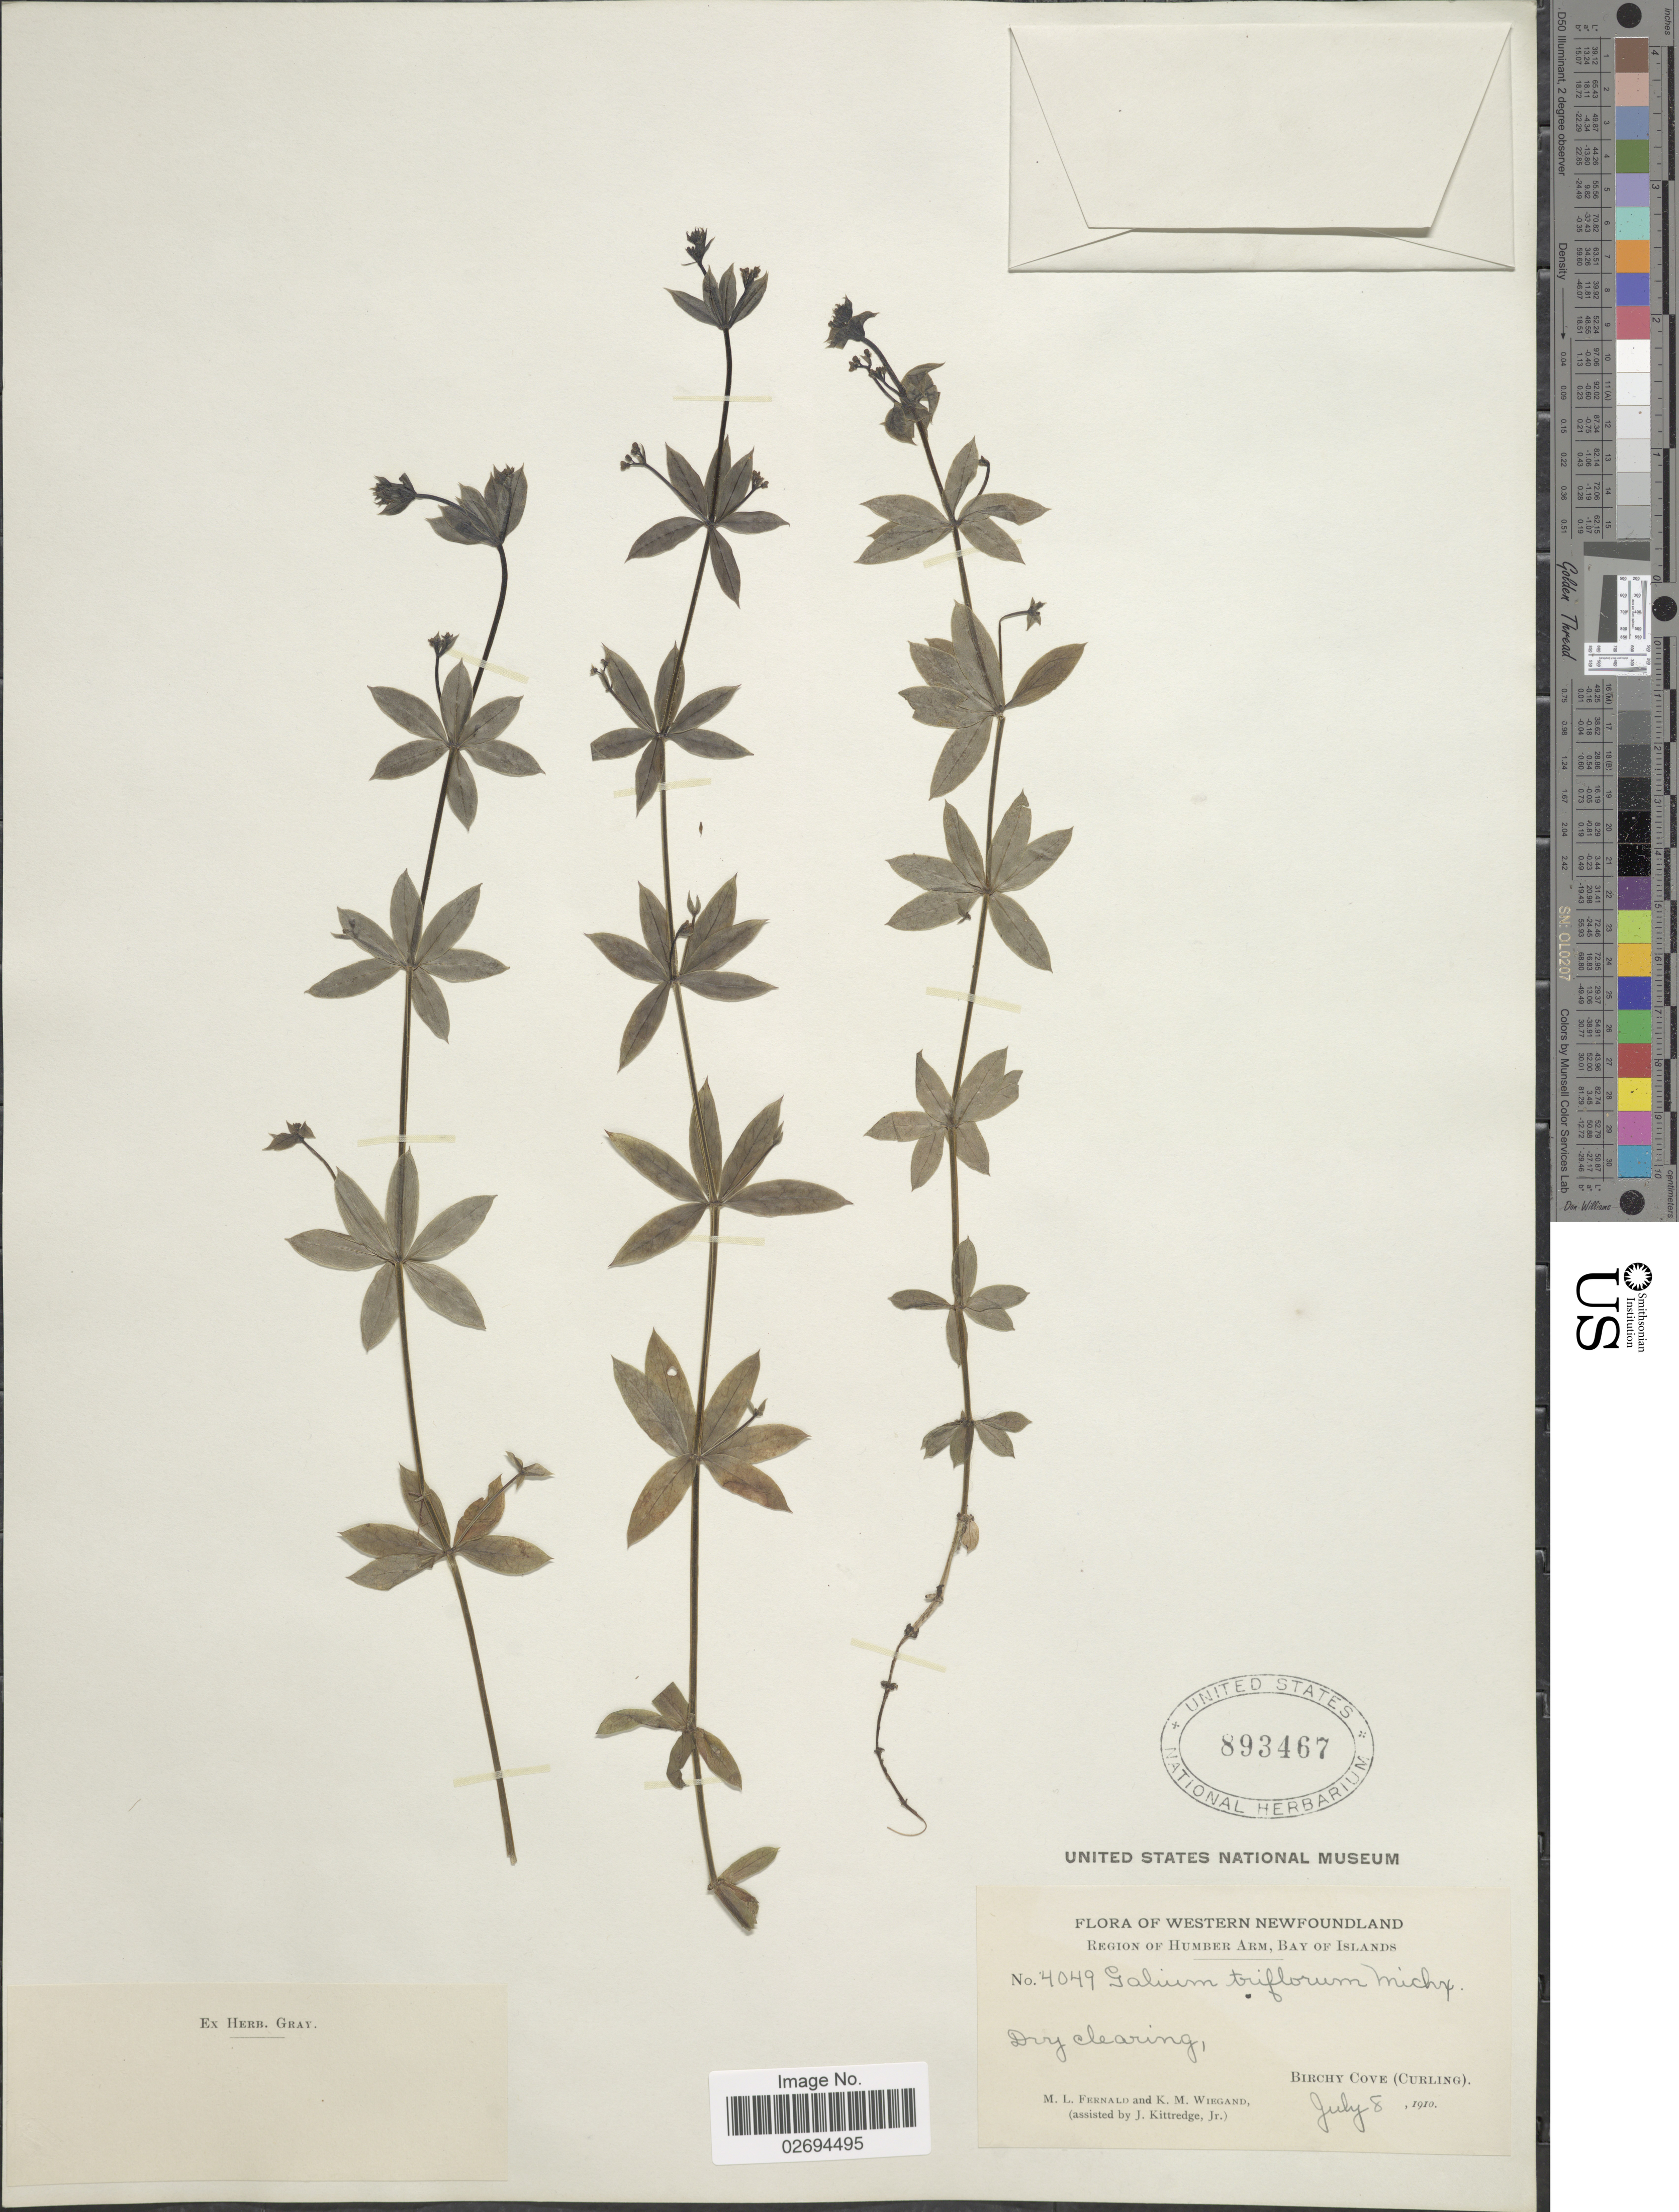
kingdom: Plantae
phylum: Tracheophyta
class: Magnoliopsida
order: Gentianales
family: Rubiaceae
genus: Galium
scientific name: Galium triflorum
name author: Michx.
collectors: M. L. Fernald, K. M. Wiegand & J. Kittredge Jr.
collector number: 4049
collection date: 1910-07-08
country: Canada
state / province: Newfoundland and Labrador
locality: Western Newfoundland. Region of Humber Arm, Bay of Islands. Birchy Cove (Curling)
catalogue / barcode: US 893467